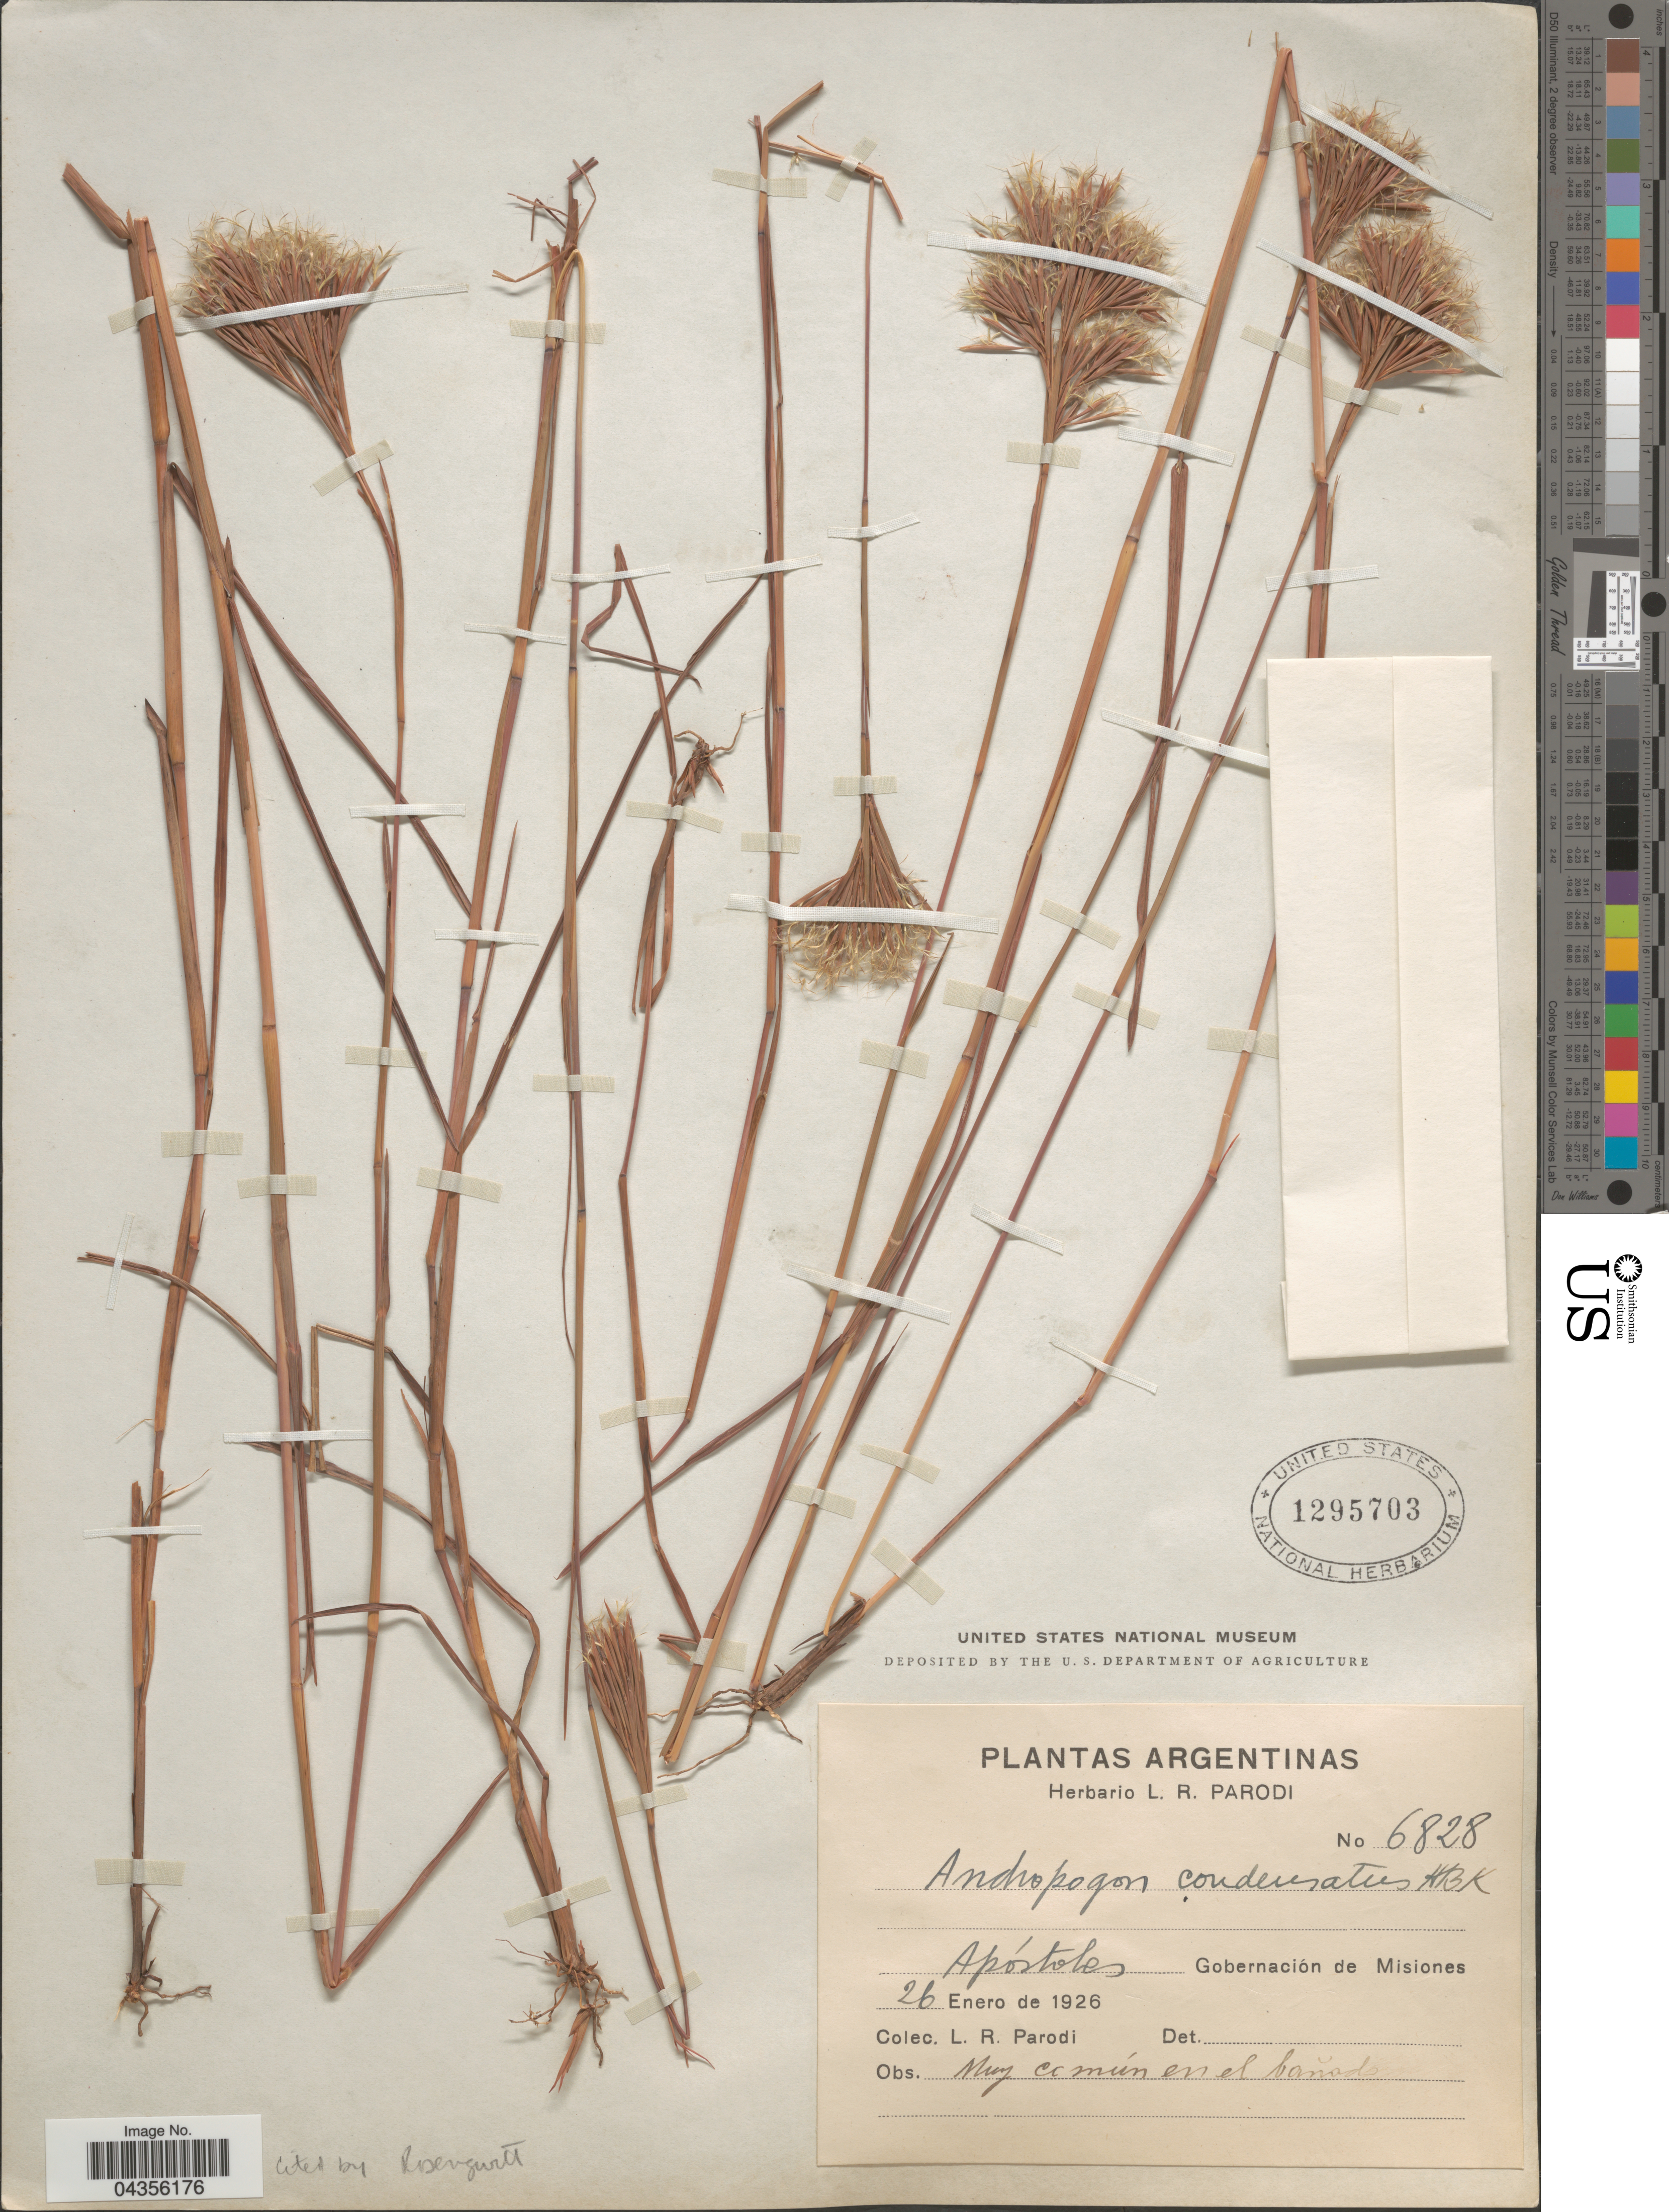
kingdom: Plantae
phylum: Tracheophyta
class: Liliopsida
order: Poales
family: Poaceae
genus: Schizachyrium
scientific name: Schizachyrium condensatum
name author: (Kunth) Nees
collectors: L. R. Parodi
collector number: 6828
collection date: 1926-01-26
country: Argentina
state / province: Misiones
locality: Apóstoles Gobernación de Misiones.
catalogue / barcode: US 1295703